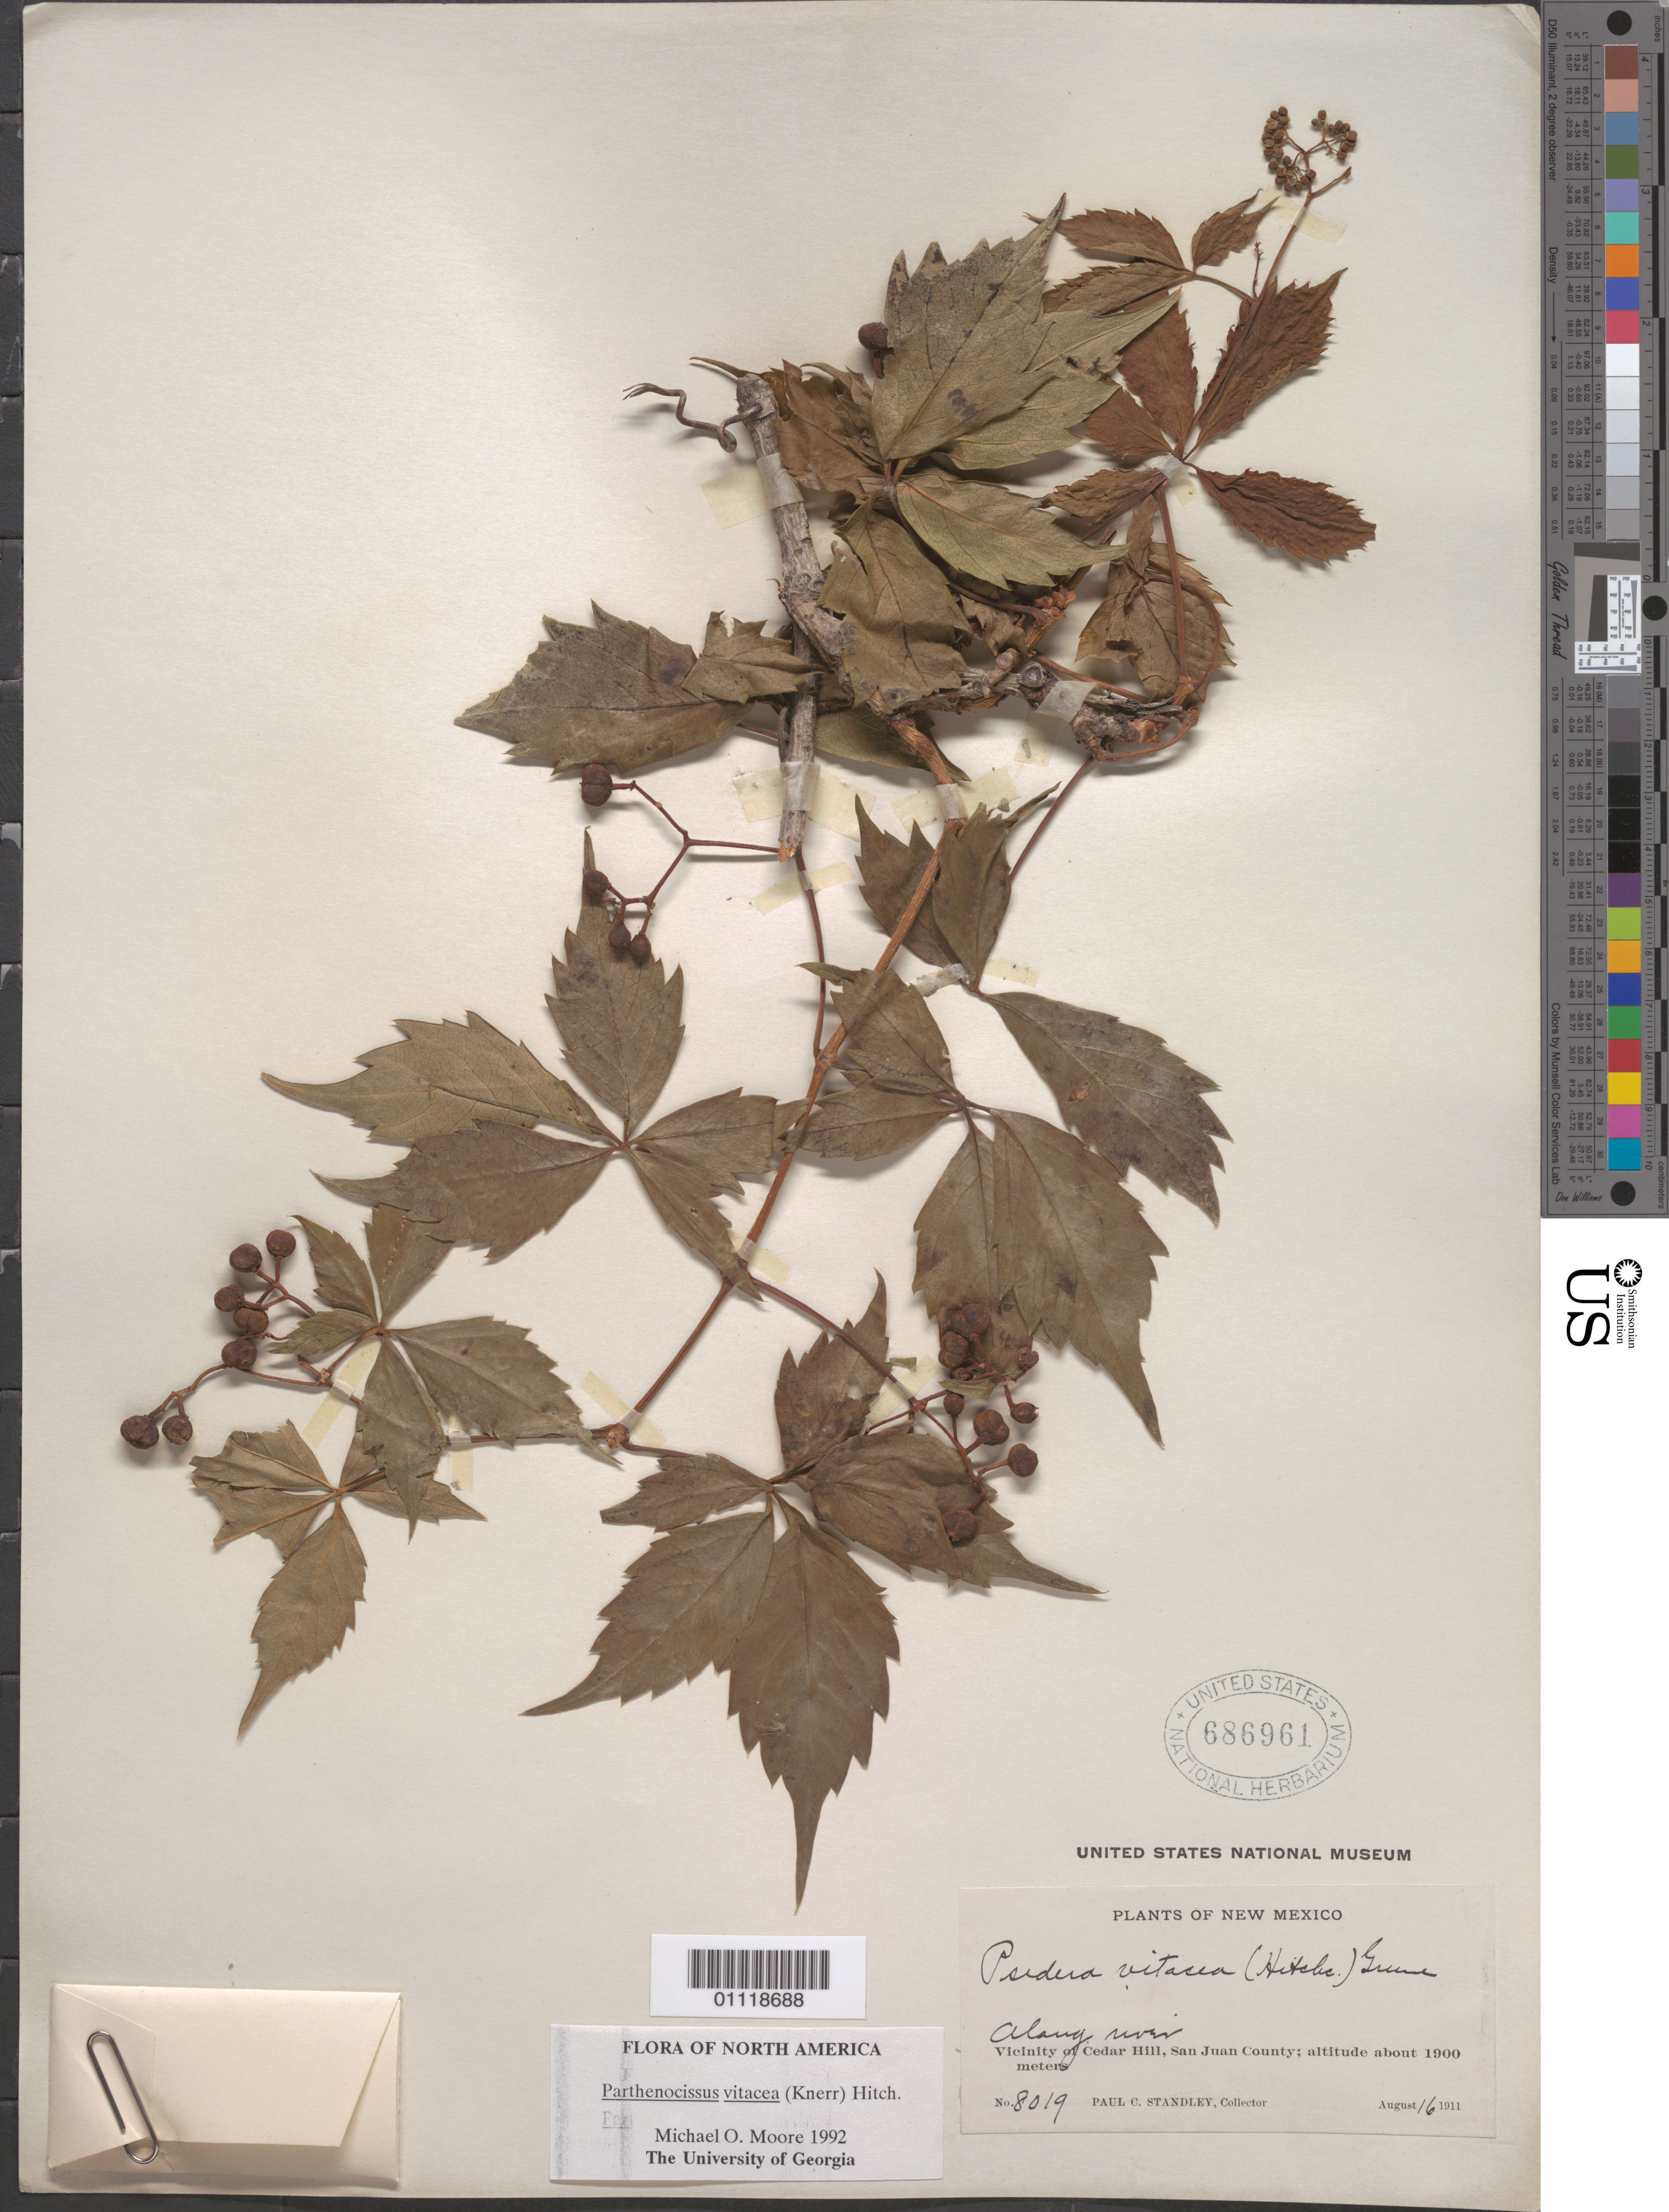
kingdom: Plantae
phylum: Tracheophyta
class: Magnoliopsida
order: Vitales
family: Vitaceae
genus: Parthenocissus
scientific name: Parthenocissus vitacea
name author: (Knerr) Hitchc.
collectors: P. C. Standley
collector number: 8019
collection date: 1911-08-16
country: United States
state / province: New Mexico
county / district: San Juan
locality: Vicinity of Cedar Hill.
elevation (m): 1900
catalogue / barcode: US 686961